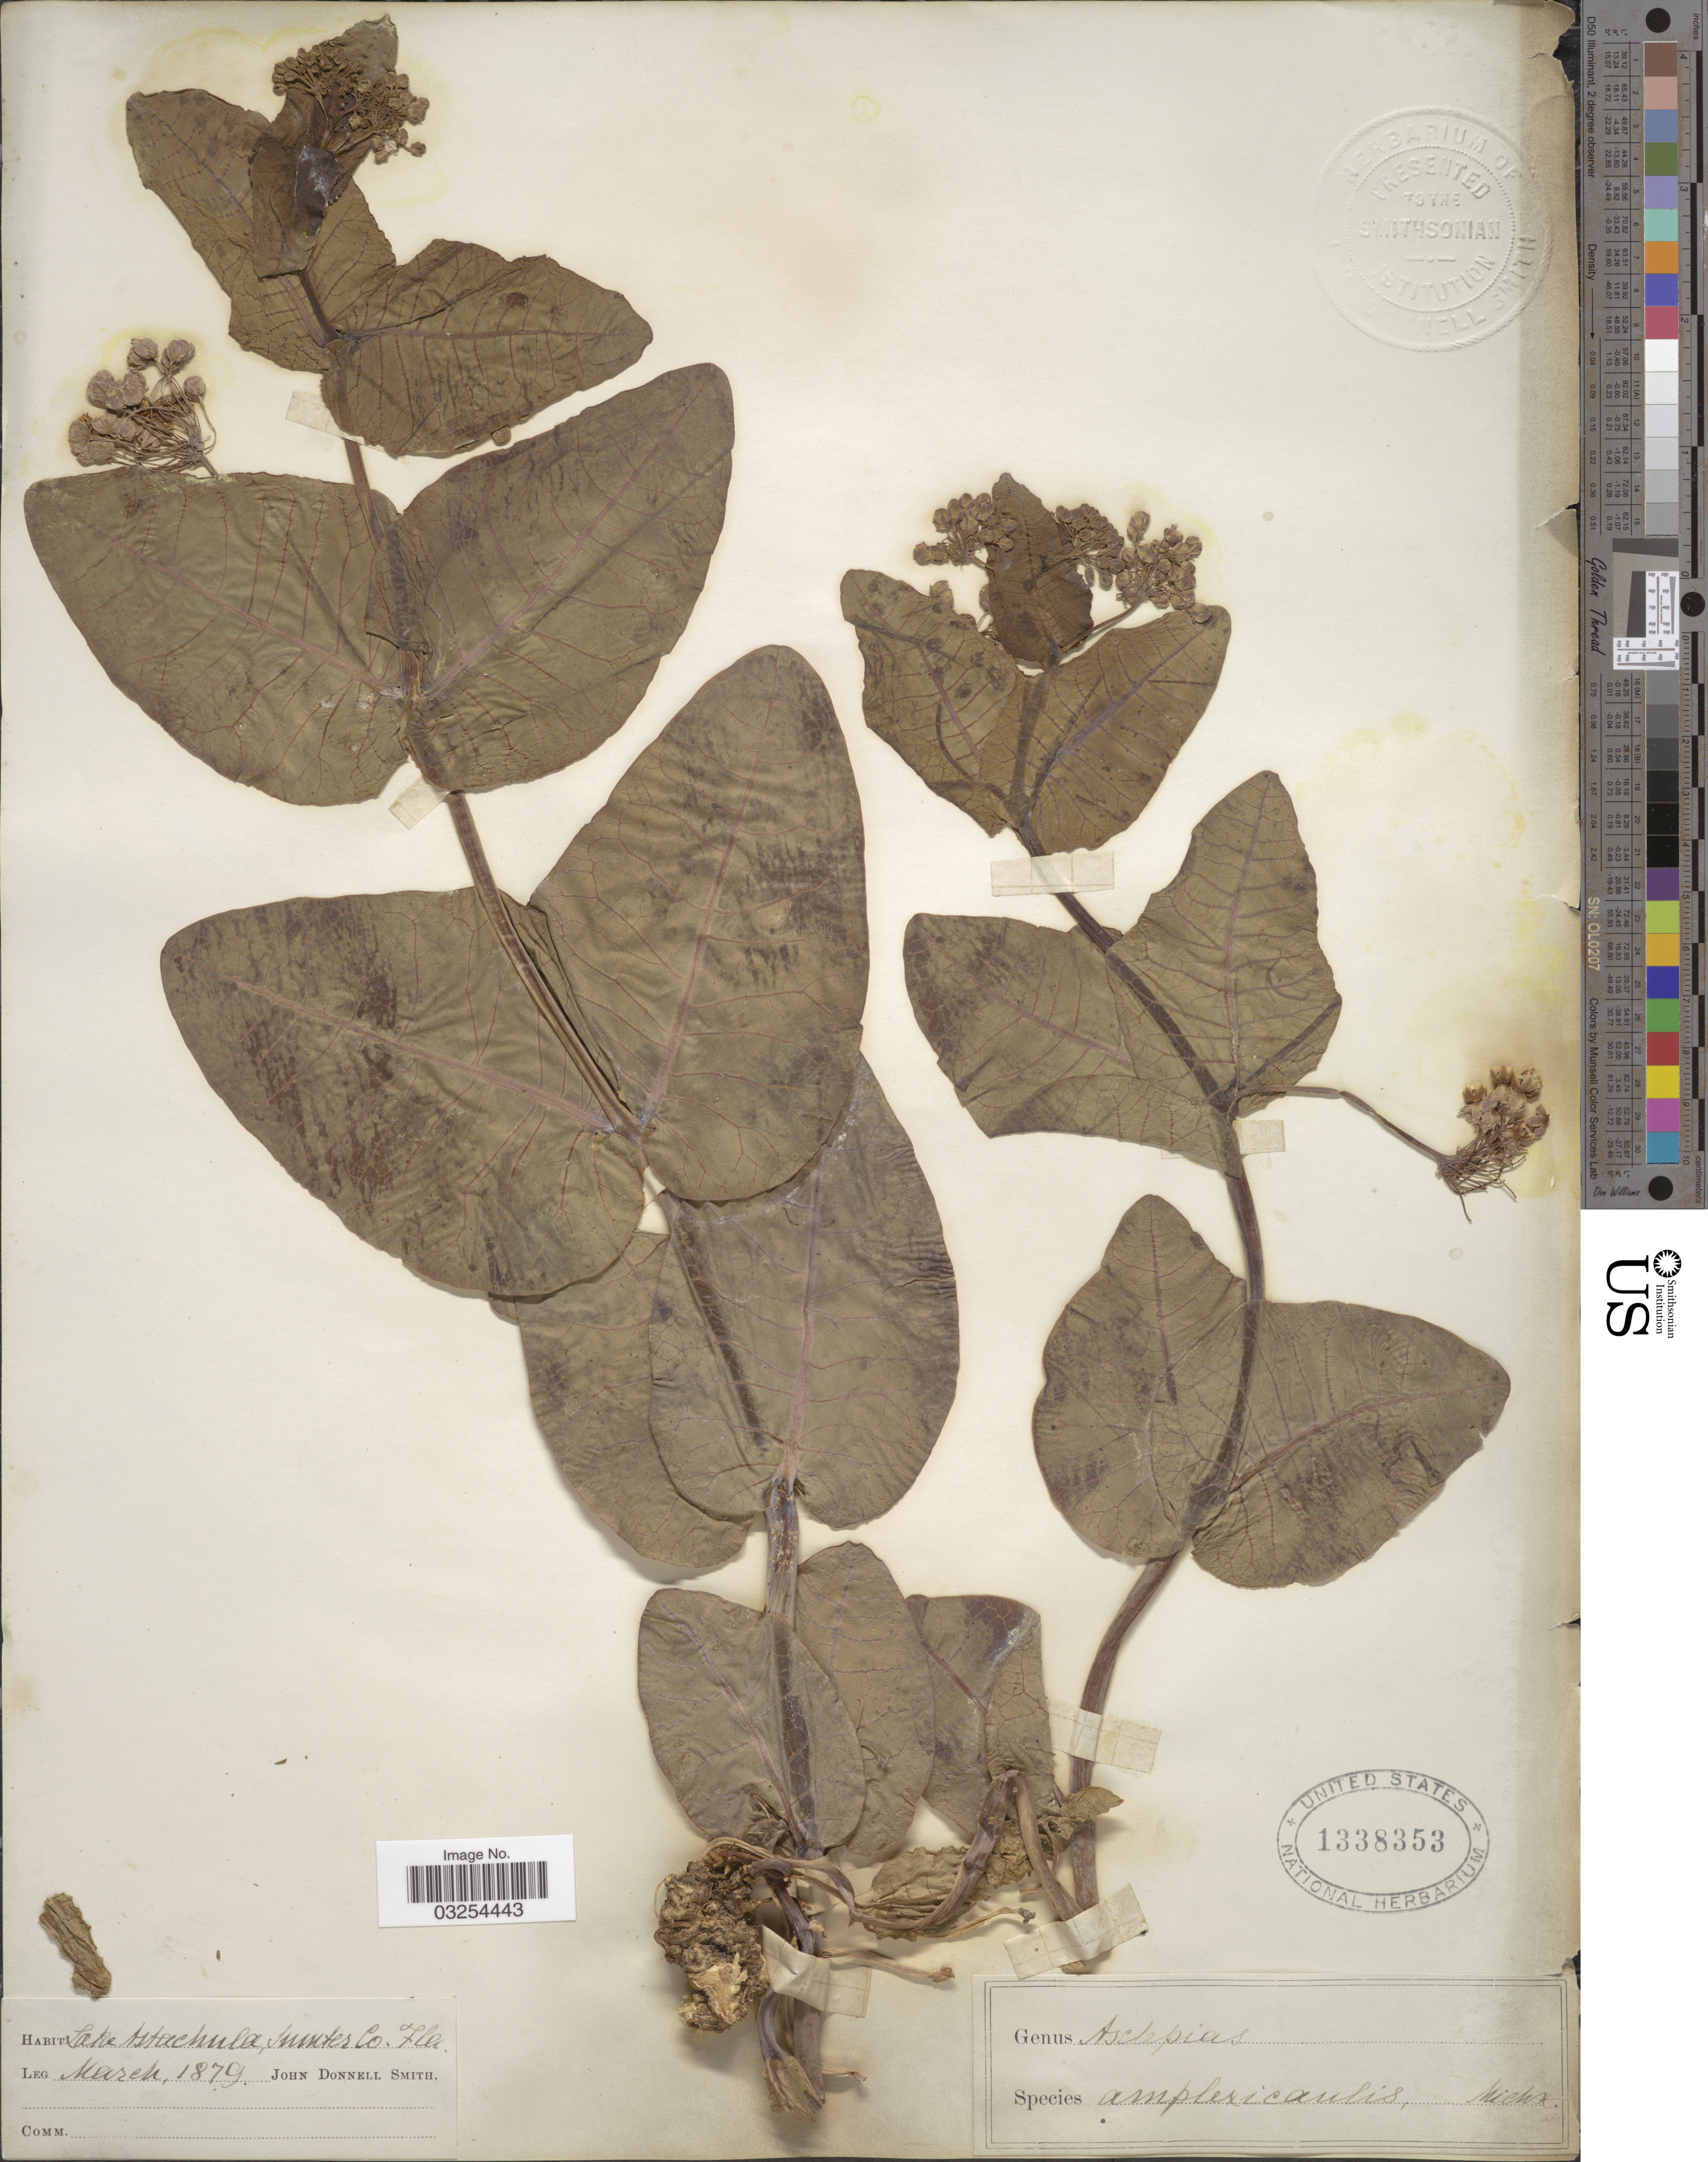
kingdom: Plantae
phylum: Tracheophyta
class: Magnoliopsida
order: Gentianales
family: Apocynaceae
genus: Asclepias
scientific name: Asclepias humistrata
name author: Walter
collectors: J. Donnell Smith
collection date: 1879-03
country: United States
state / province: Florida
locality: Lake Itachula, Sumter Co.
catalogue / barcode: US 1338353